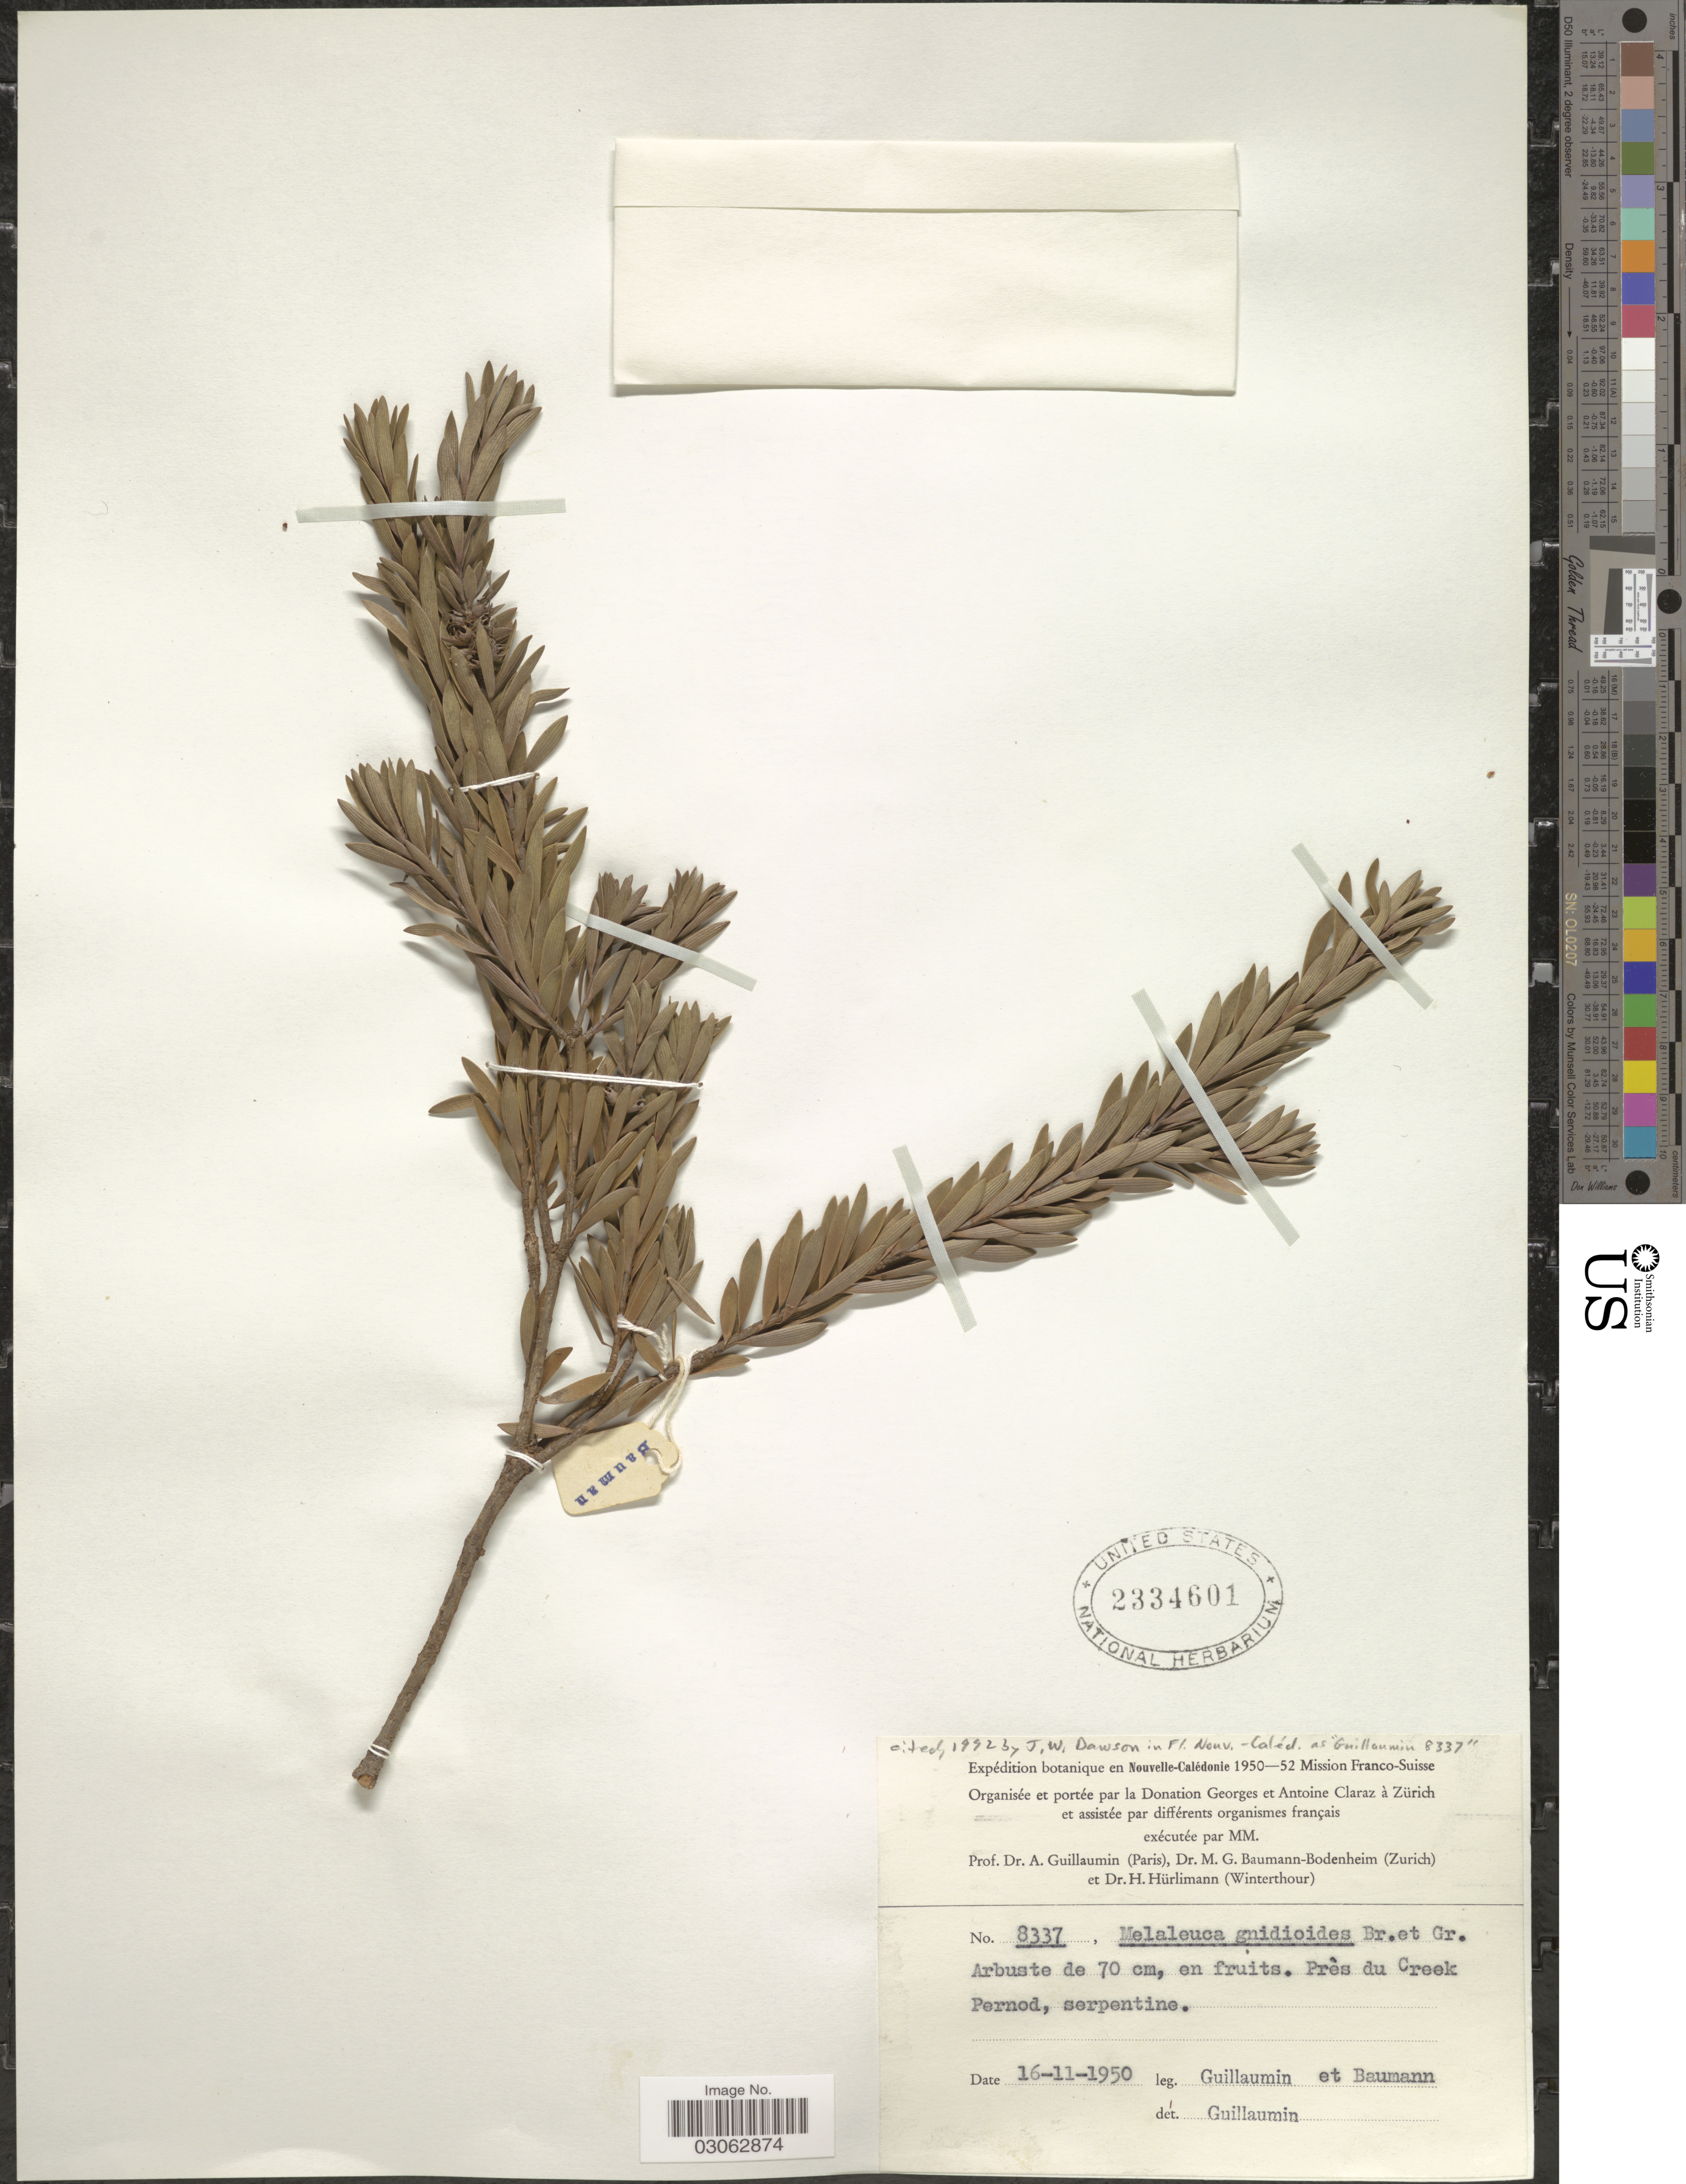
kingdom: Plantae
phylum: Tracheophyta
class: Magnoliopsida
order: Myrtales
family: Myrtaceae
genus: Melaleuca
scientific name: Melaleuca gnidioides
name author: Brongn. & Gris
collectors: A. Guillaumin & M. G. Baumann-Bodenheim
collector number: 8337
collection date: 1950-11-16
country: New Caledonia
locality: Près du Creek Pernod, serpentine.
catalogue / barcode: US 2334601